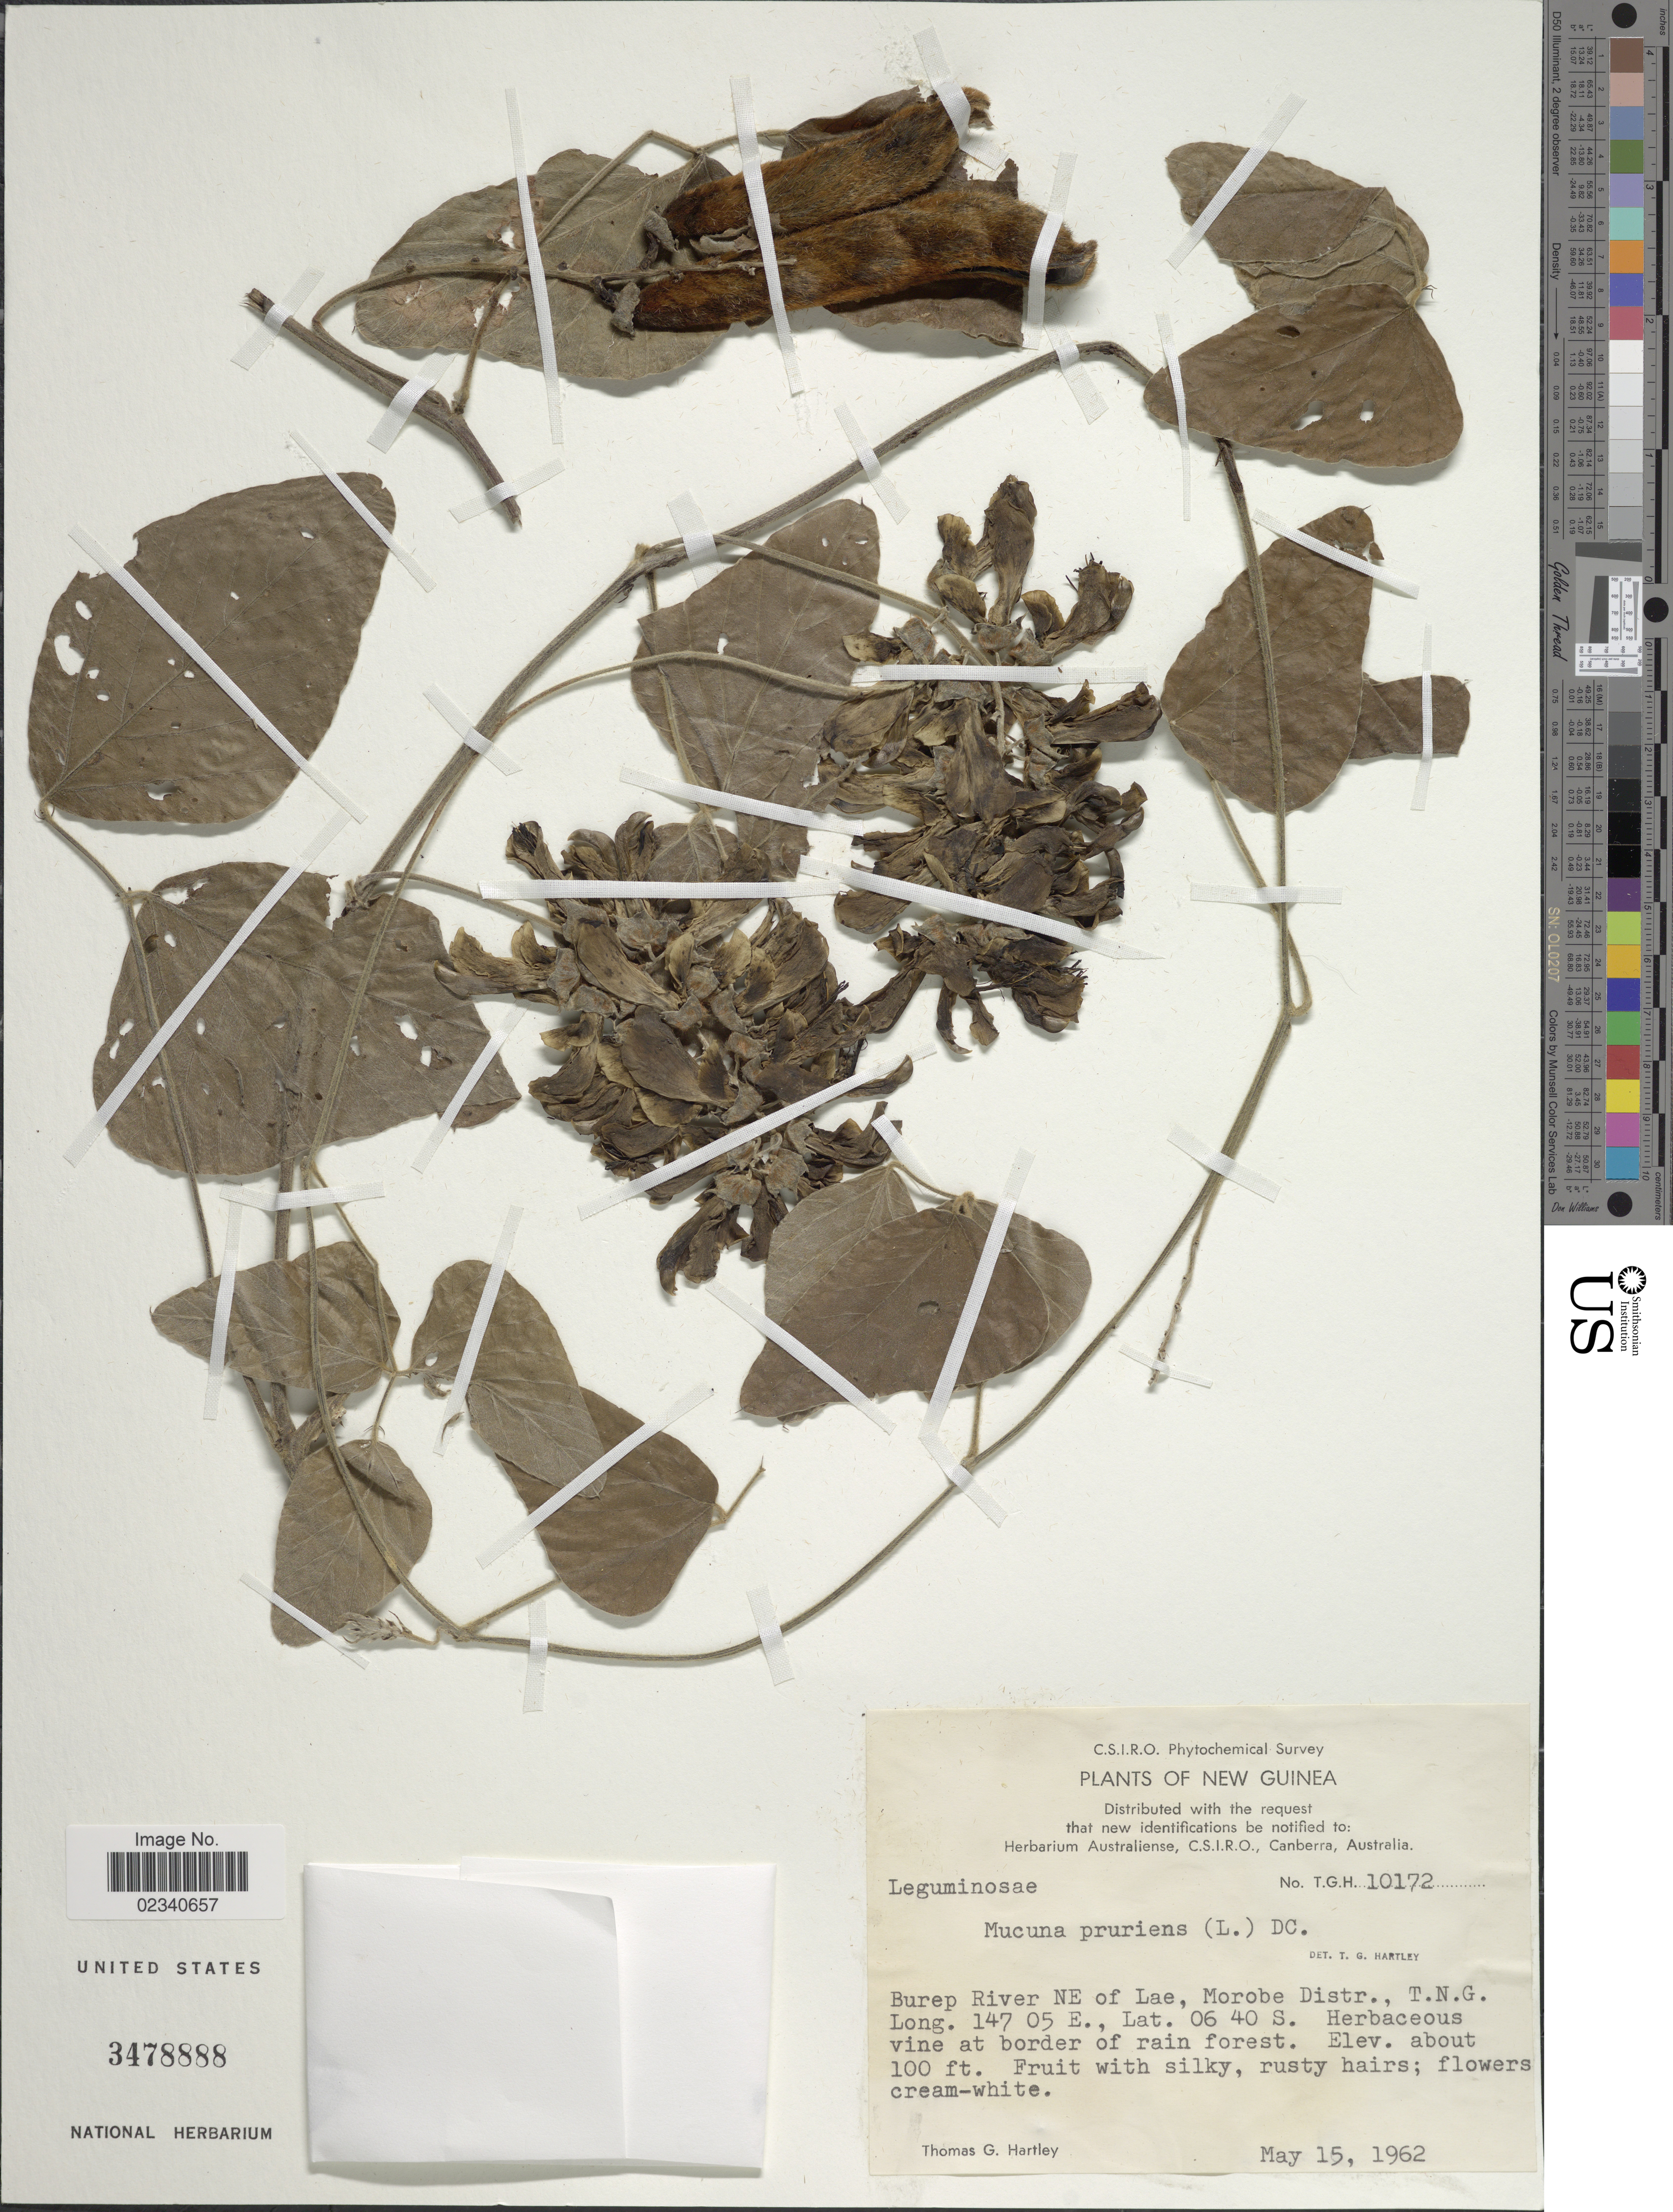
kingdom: Plantae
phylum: Tracheophyta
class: Magnoliopsida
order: Fabales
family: Fabaceae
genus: Mucuna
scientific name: Mucuna pruriens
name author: (L.) DC.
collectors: T. G. Hartley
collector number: T.G.H. 10172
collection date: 1962-05-15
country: Papua New Guinea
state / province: Morobe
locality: New Guinea. Burep River NE of Lae, T.N.G.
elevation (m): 30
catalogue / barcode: US 3478888